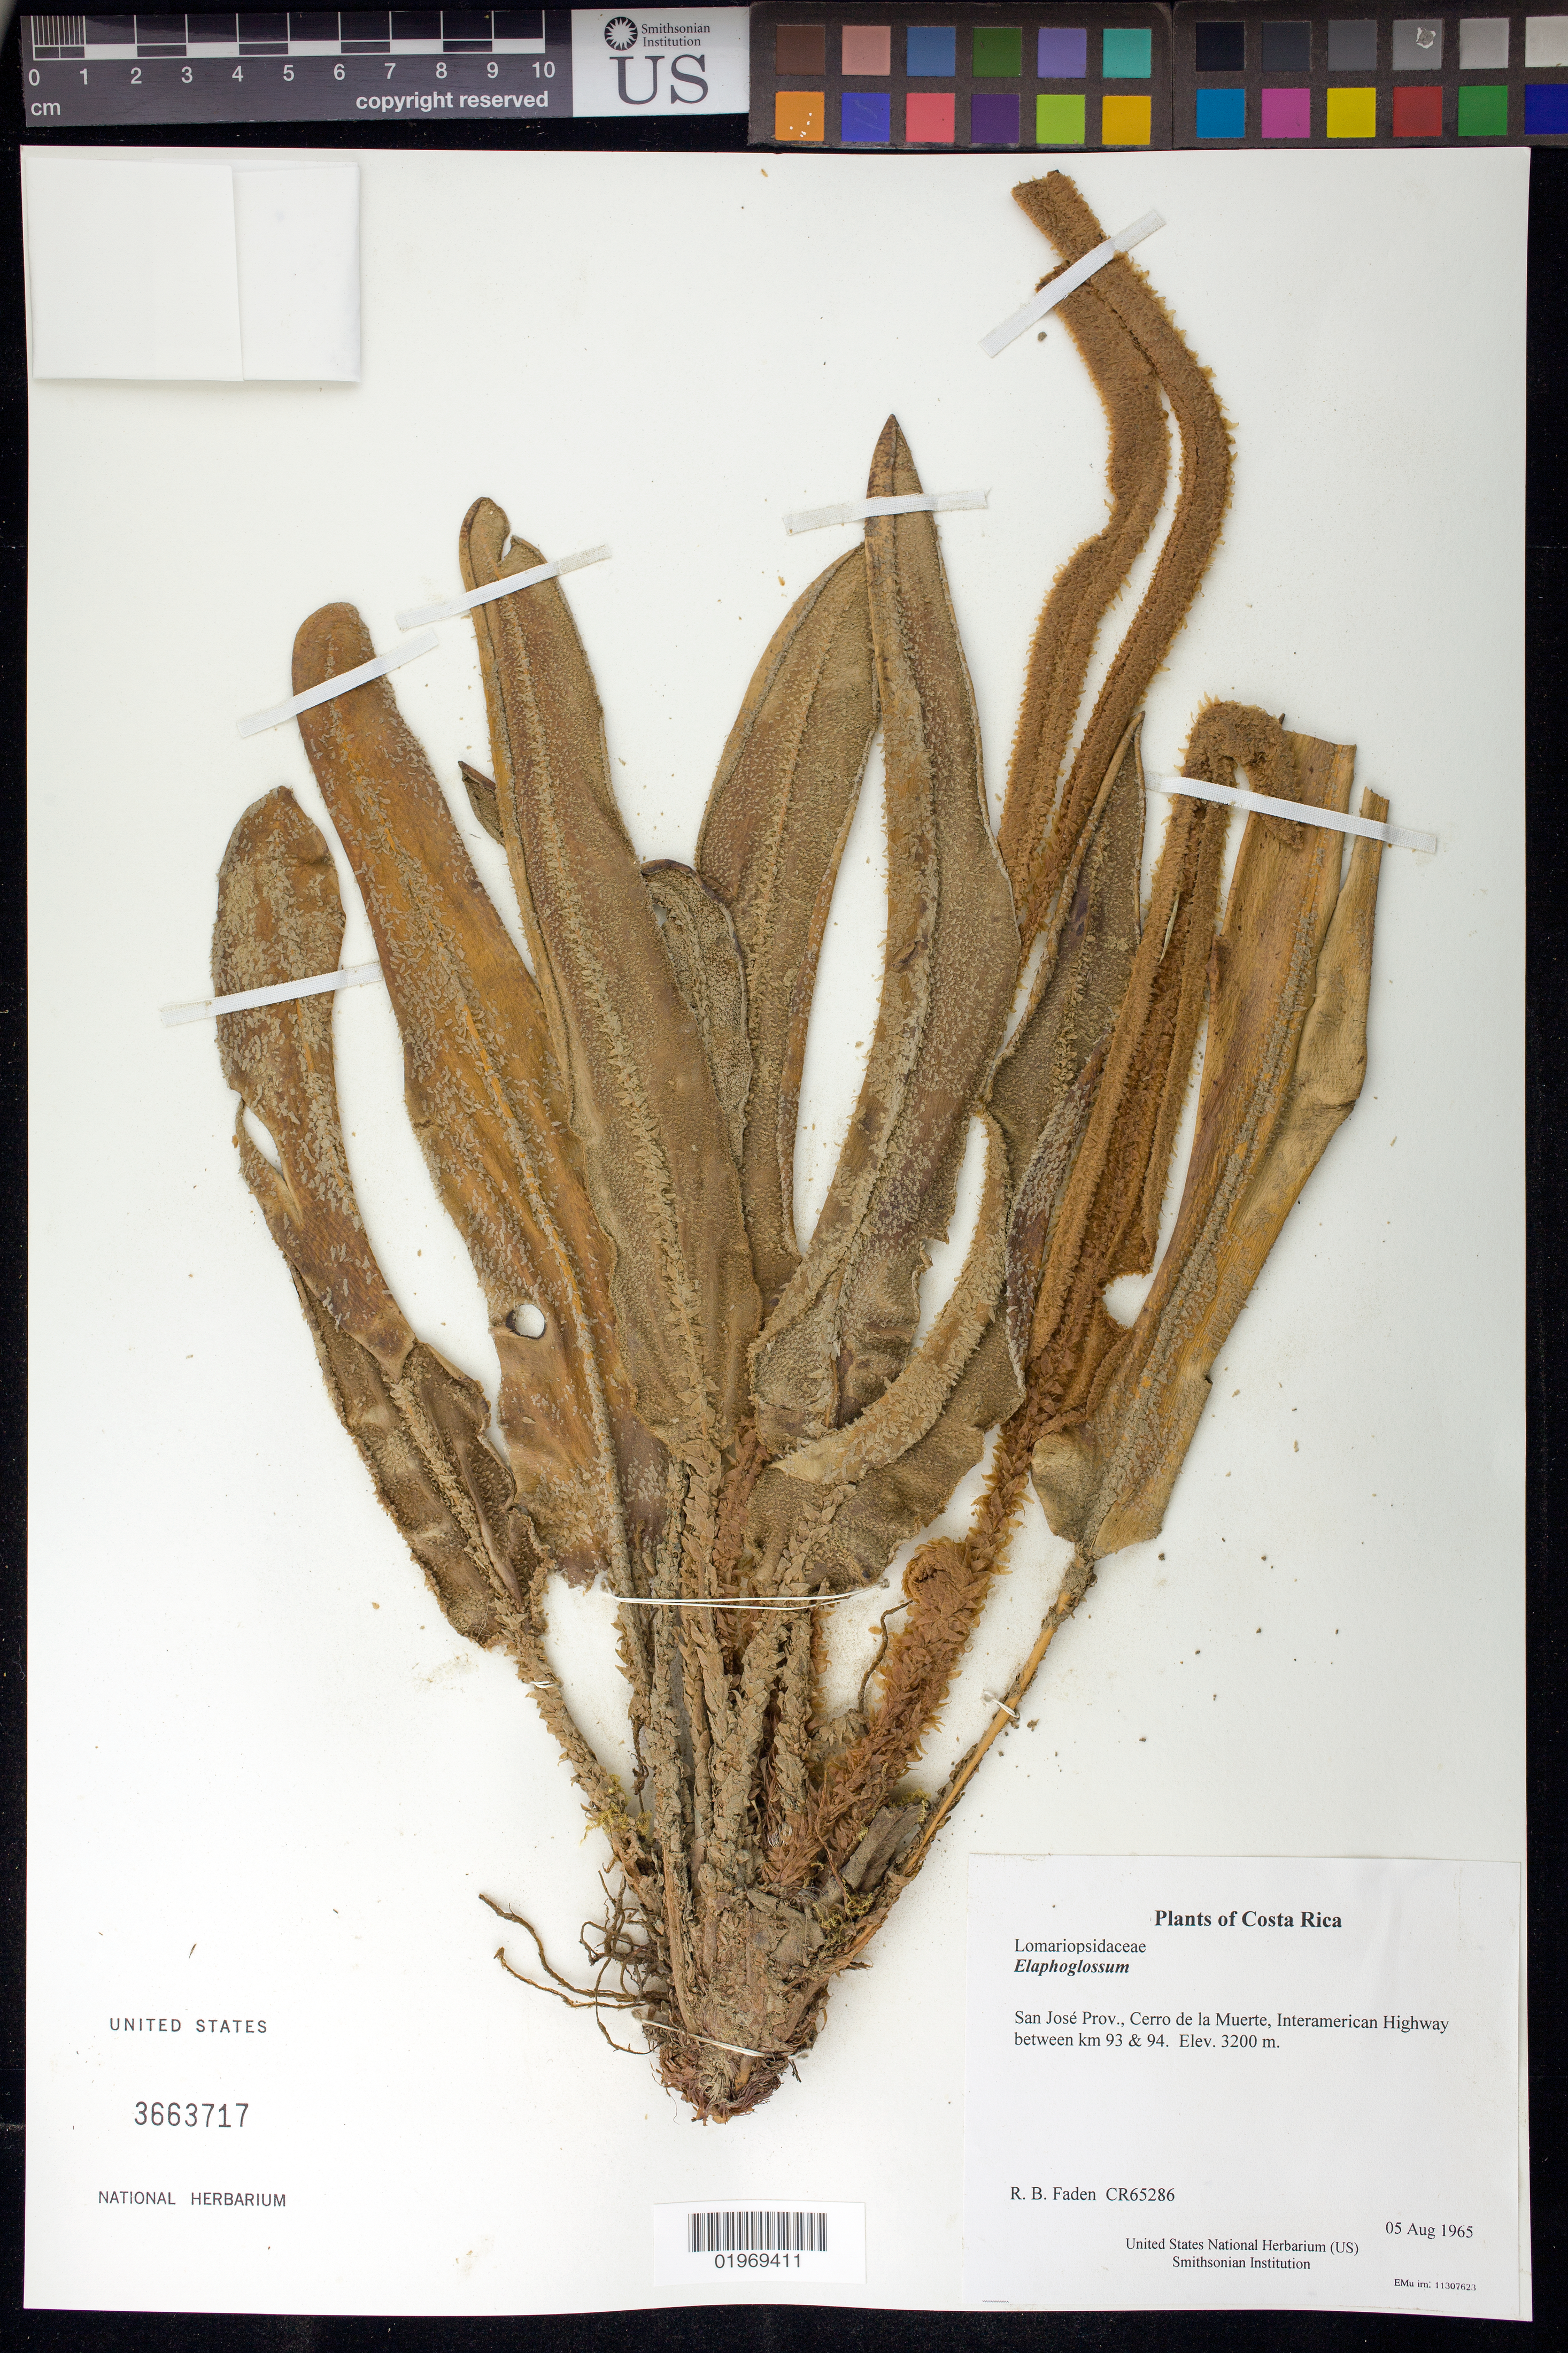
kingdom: Plantae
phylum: Tracheophyta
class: Polypodiopsida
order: Polypodiales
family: Dryopteridaceae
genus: Elaphoglossum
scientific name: Elaphoglossum lehmannianum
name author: Christ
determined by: Vasco, A.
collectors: R. B. Faden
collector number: CR65286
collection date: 1965-08-05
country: Costa Rica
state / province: San José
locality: Cerro de la Muerte, Interamerican Highway between km 93 & 94.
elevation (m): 3200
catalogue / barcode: US 3663717